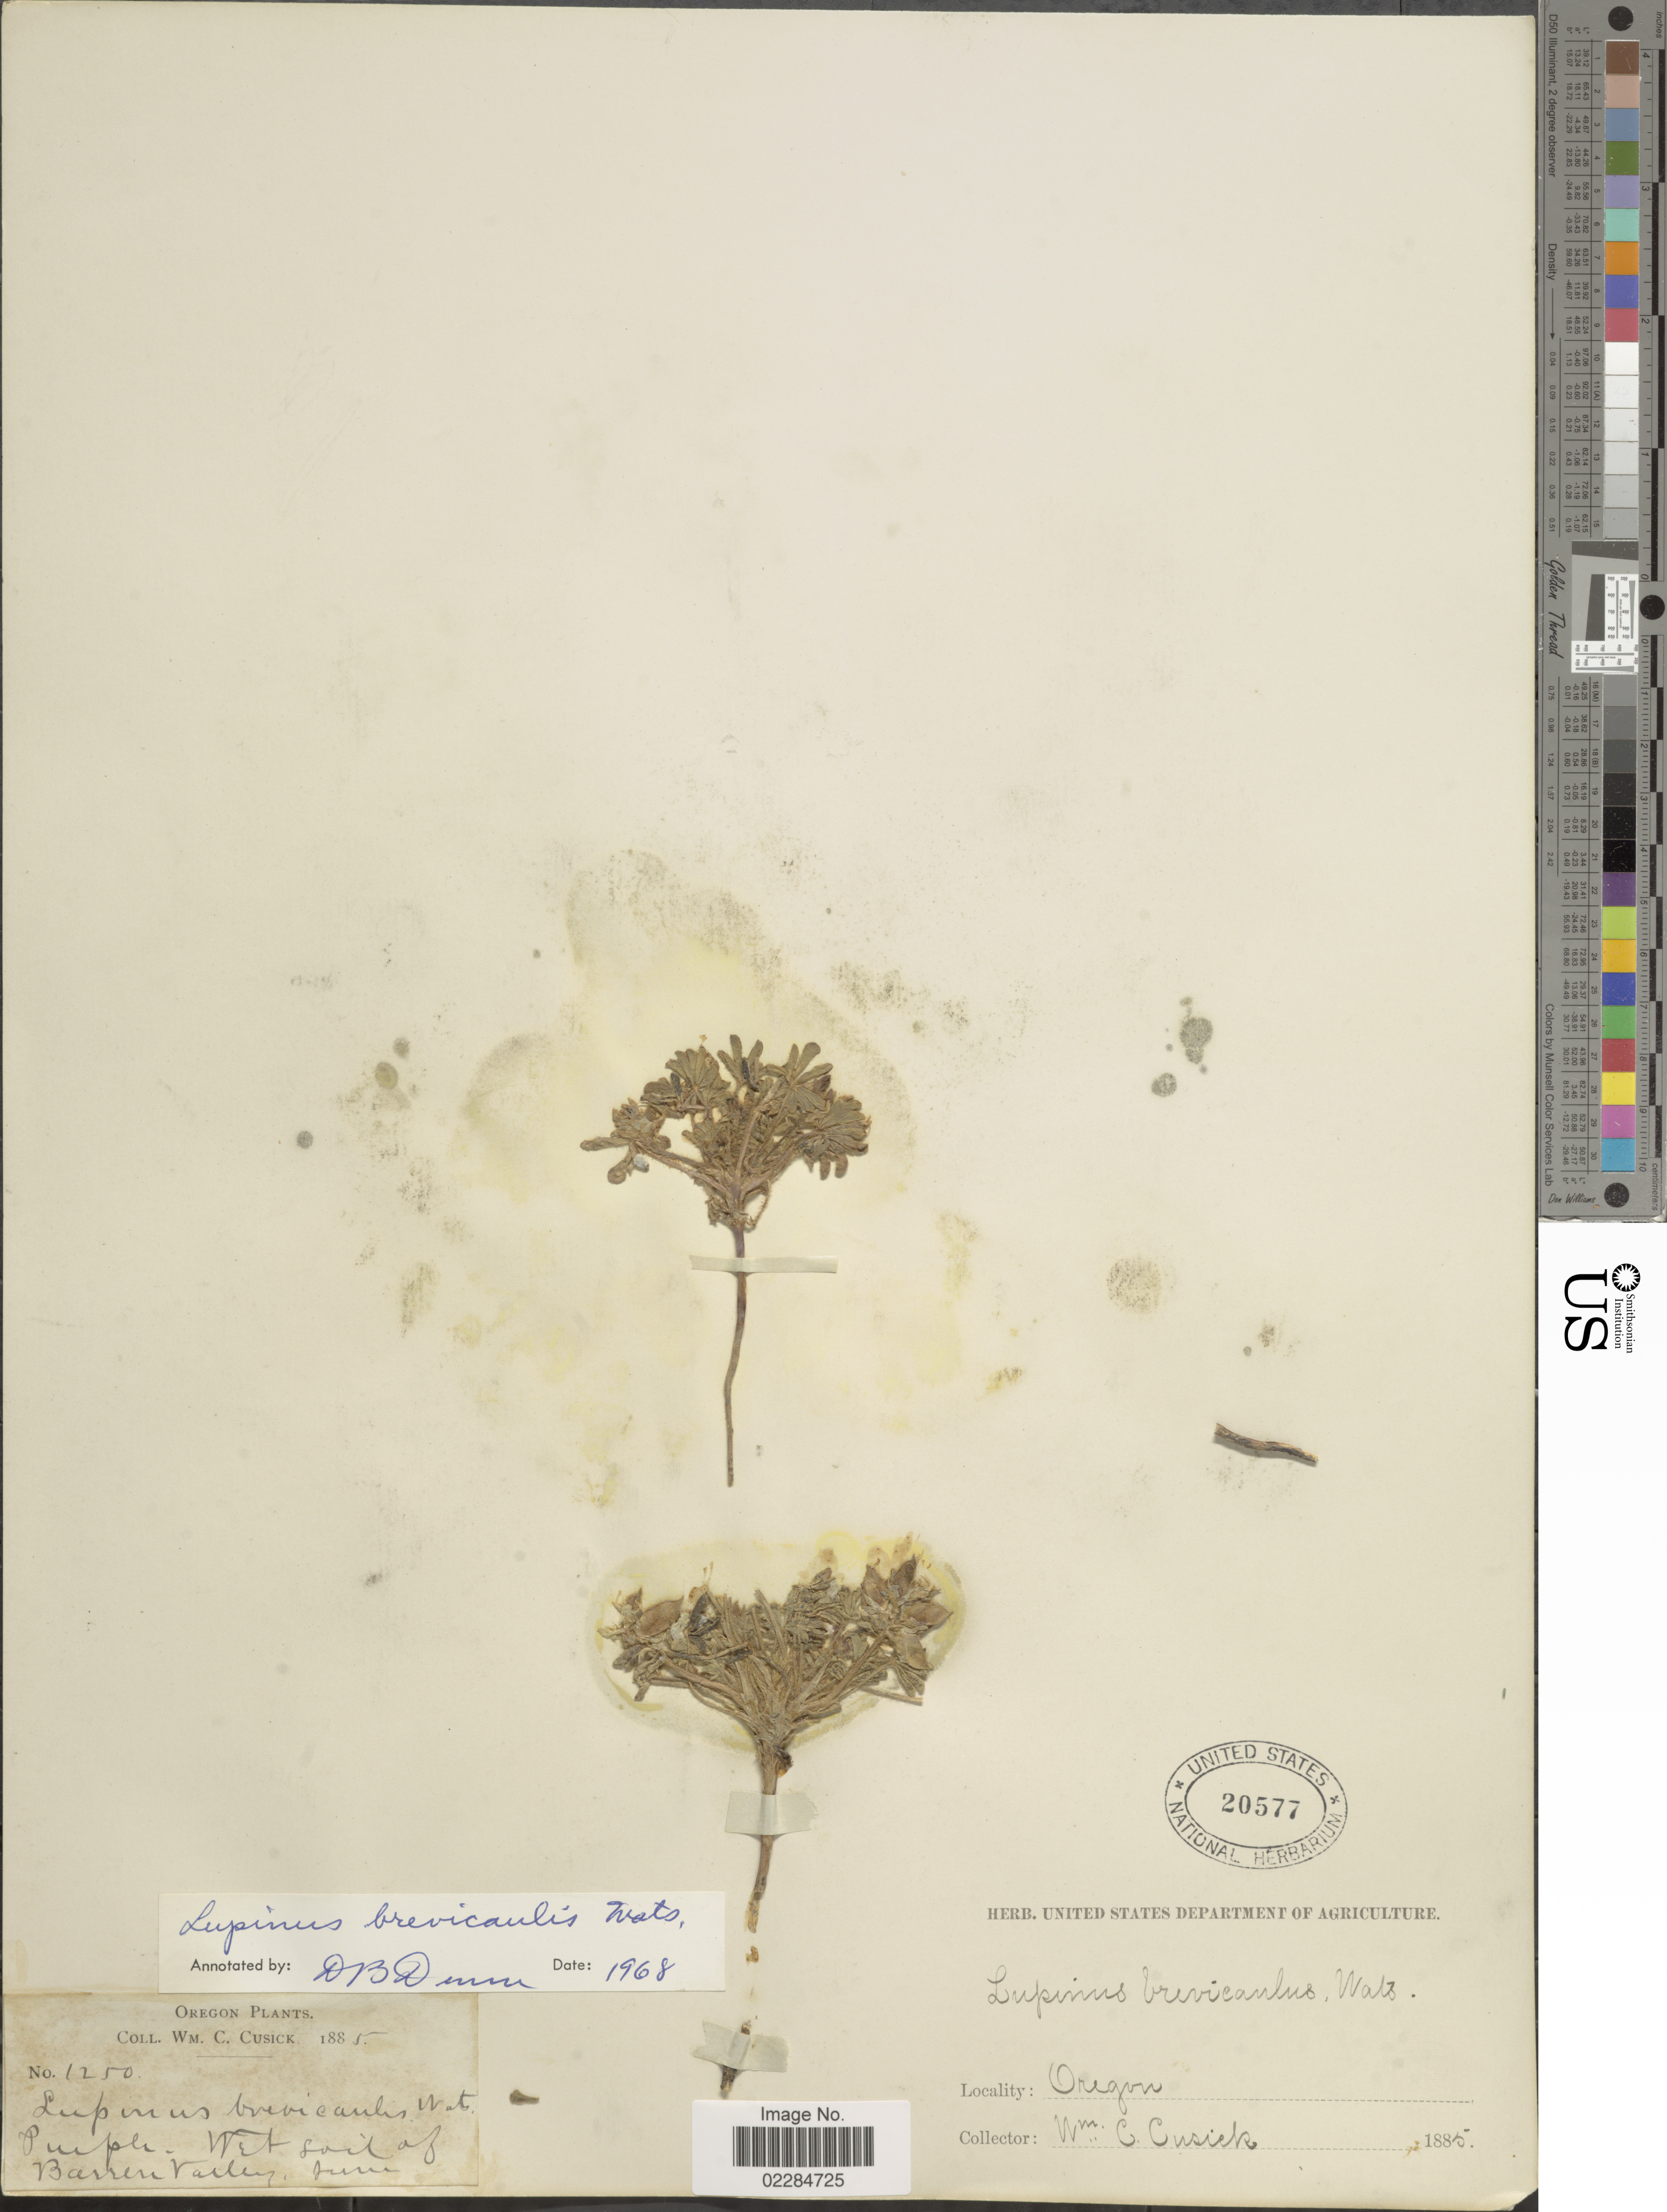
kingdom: Plantae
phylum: Tracheophyta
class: Magnoliopsida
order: Fabales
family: Fabaceae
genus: Lupinus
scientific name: Lupinus brevicaulis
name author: S. Watson in C. King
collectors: W. C. Cusick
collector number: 1250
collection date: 1885-06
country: United States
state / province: Oregon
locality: Wet soil of Barren Valley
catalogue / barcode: US 20577